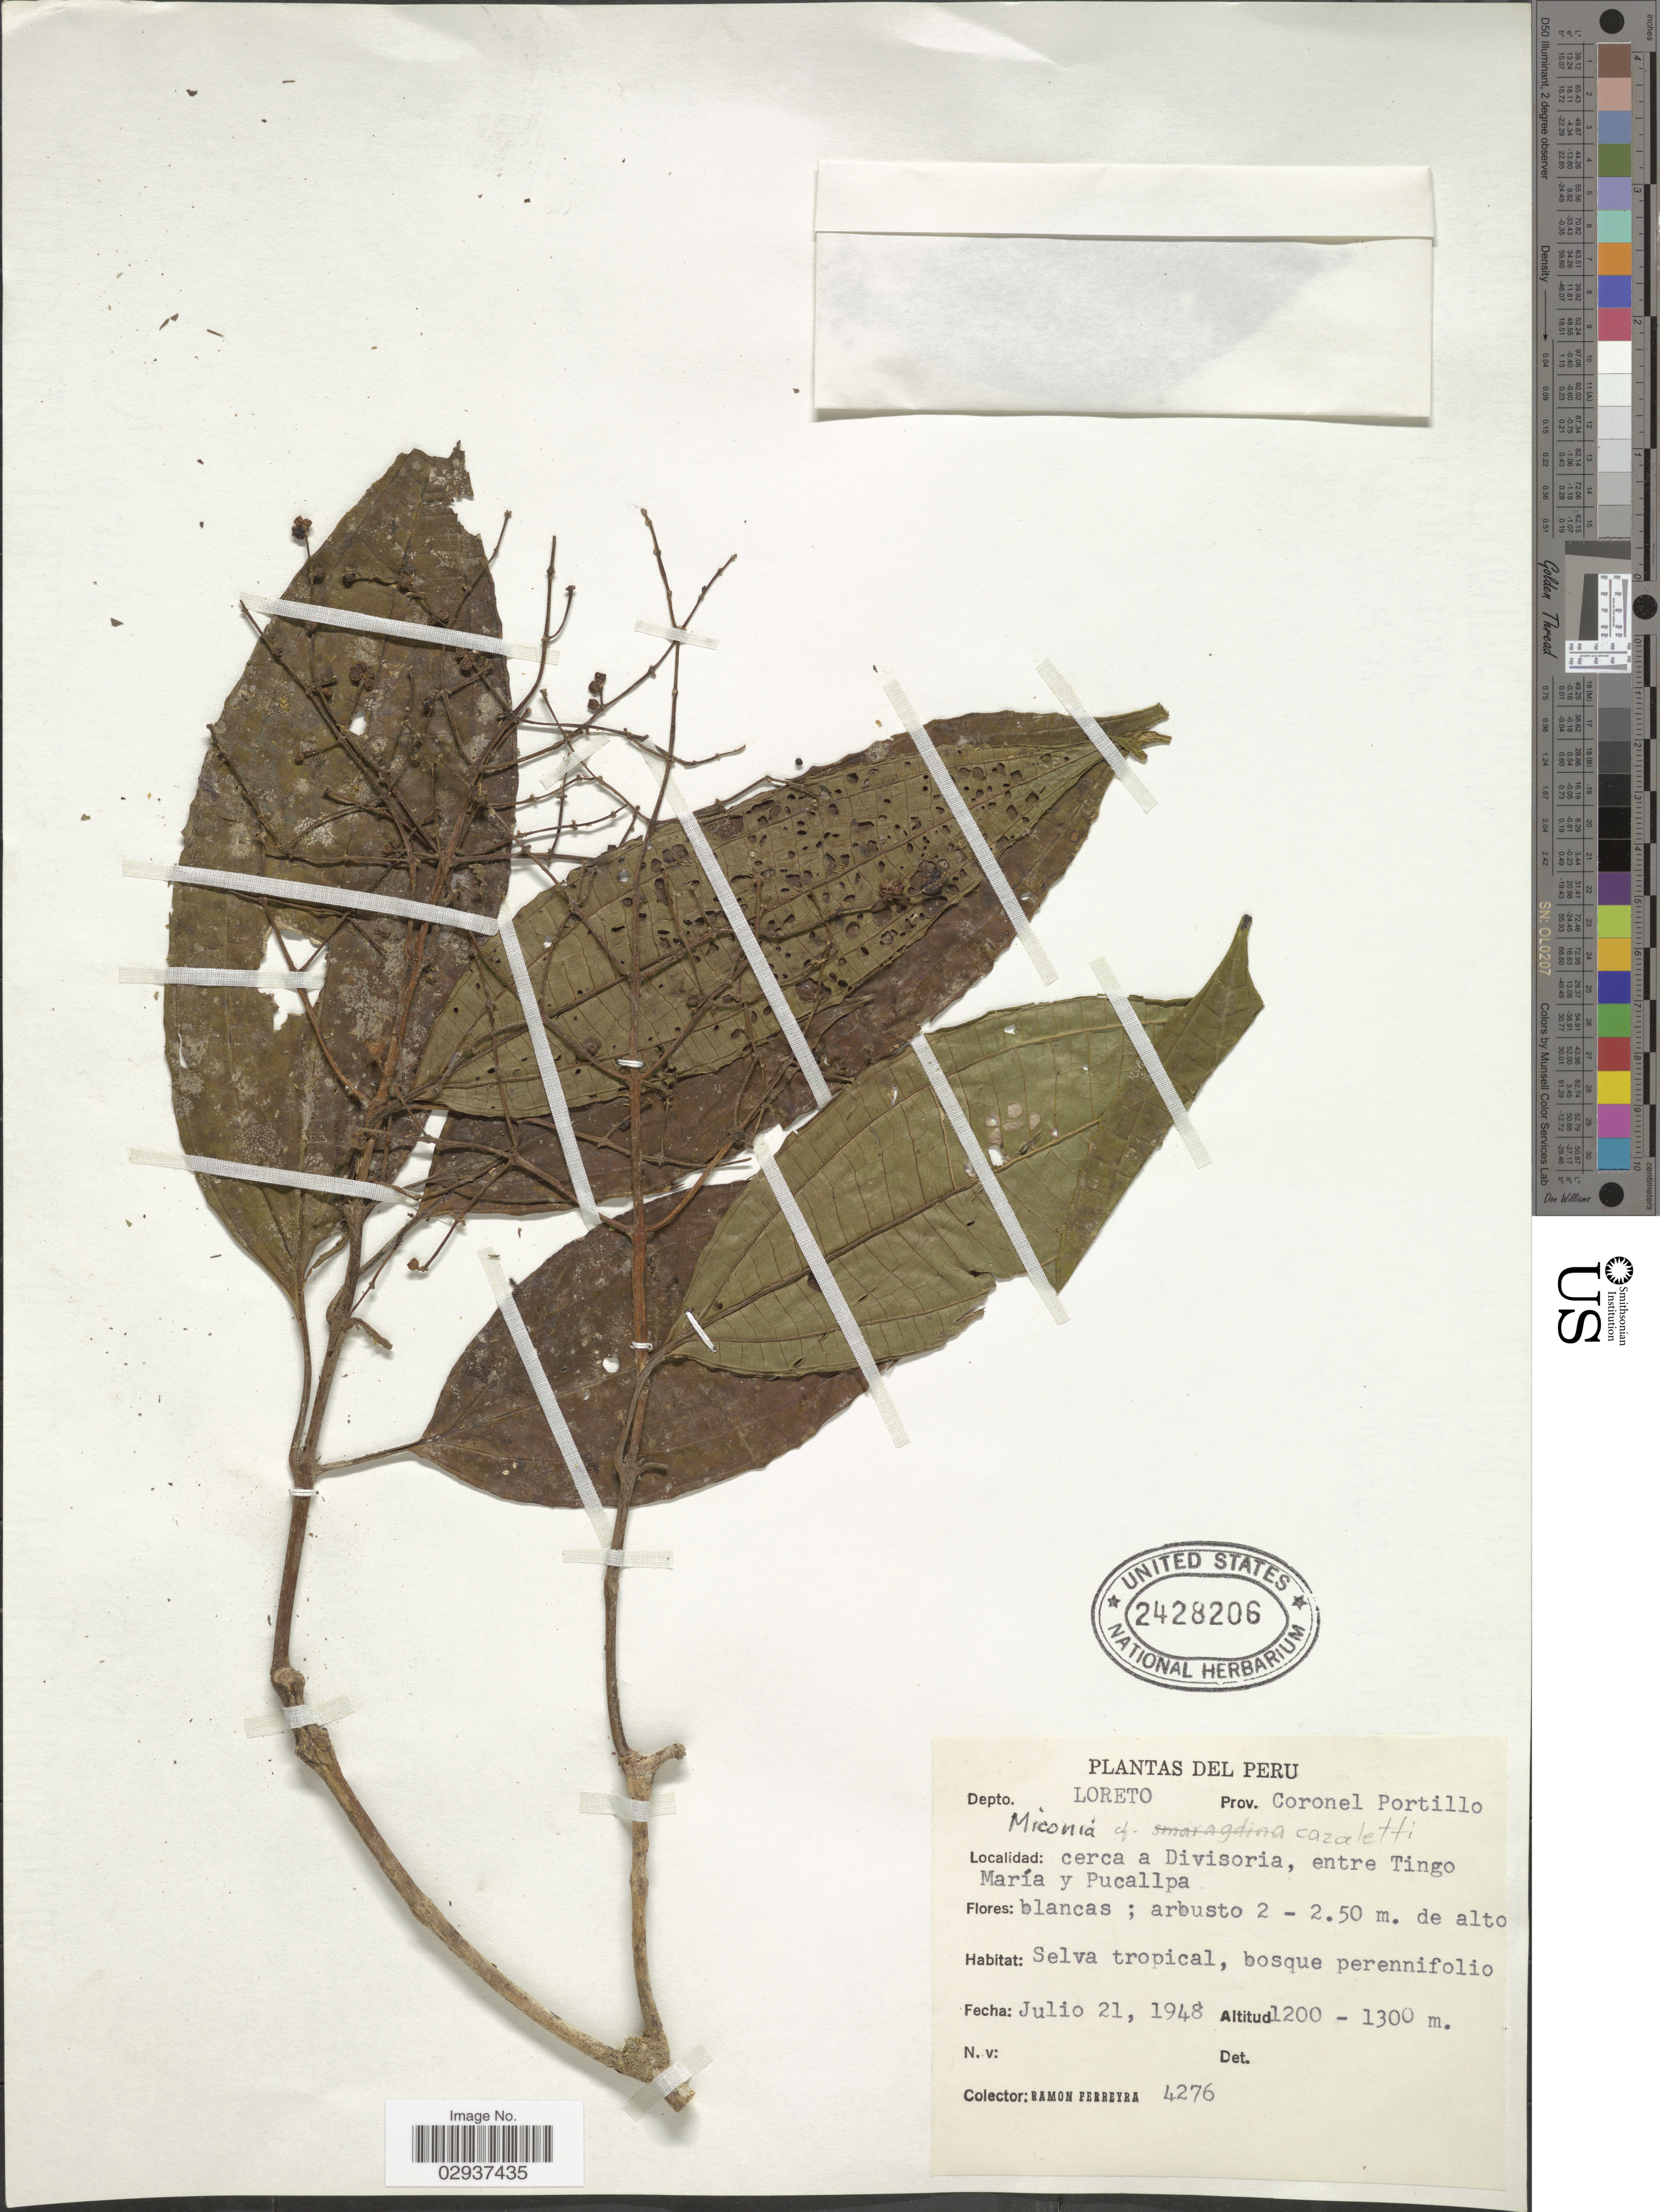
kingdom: Plantae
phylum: Tracheophyta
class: Magnoliopsida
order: Myrtales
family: Melastomataceae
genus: Miconia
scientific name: Miconia cazaletii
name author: Wurdack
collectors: R. A. Ferreyra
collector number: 4276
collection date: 1948-07-21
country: Peru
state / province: Loreto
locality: Depto. Loreto, Prov. Coronel Portillo, cerca a Divisoria, entre Tingo María y Pucallpa.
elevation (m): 1200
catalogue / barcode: US 2428206